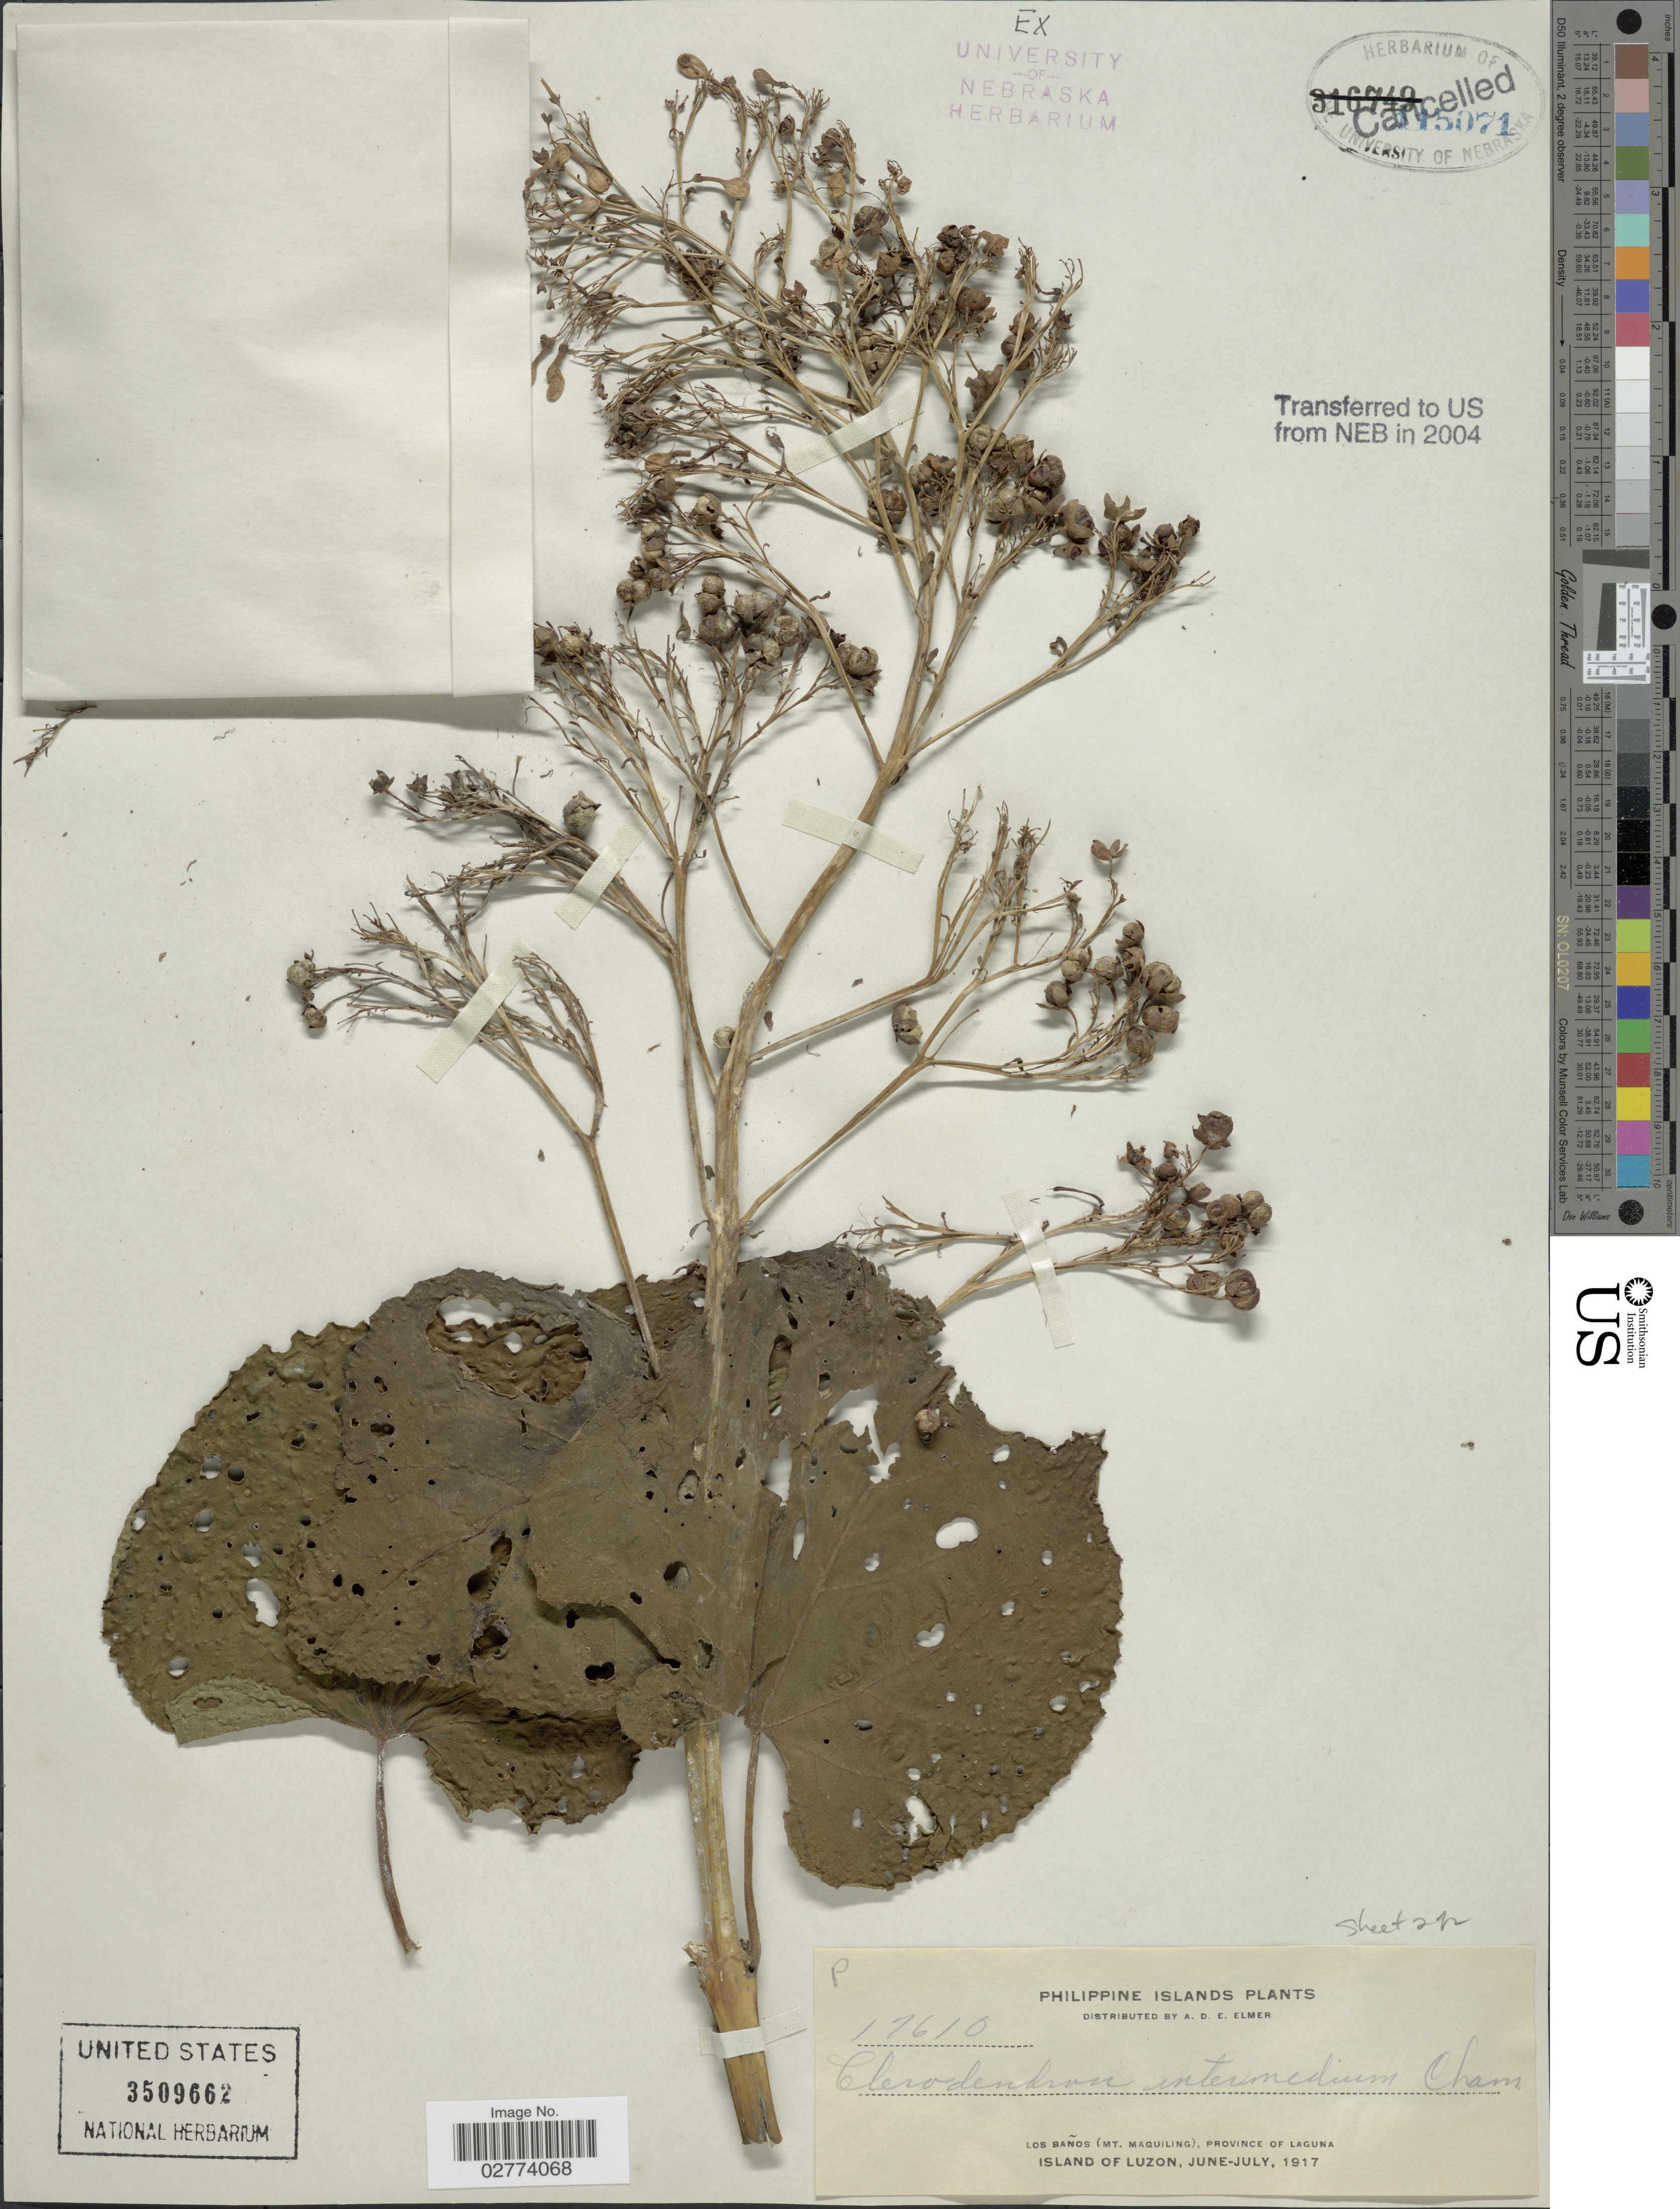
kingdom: Plantae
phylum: Tracheophyta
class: Magnoliopsida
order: Lamiales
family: Lamiaceae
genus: Clerodendrum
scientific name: Clerodendrum intermedium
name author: Cham.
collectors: A. D. E. Elmer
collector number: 17610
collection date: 1917-06/1917-07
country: Philippines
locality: Los Banos (Mt. Maquiling), Province of Laguna, Island of Luzon.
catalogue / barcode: US 3509662